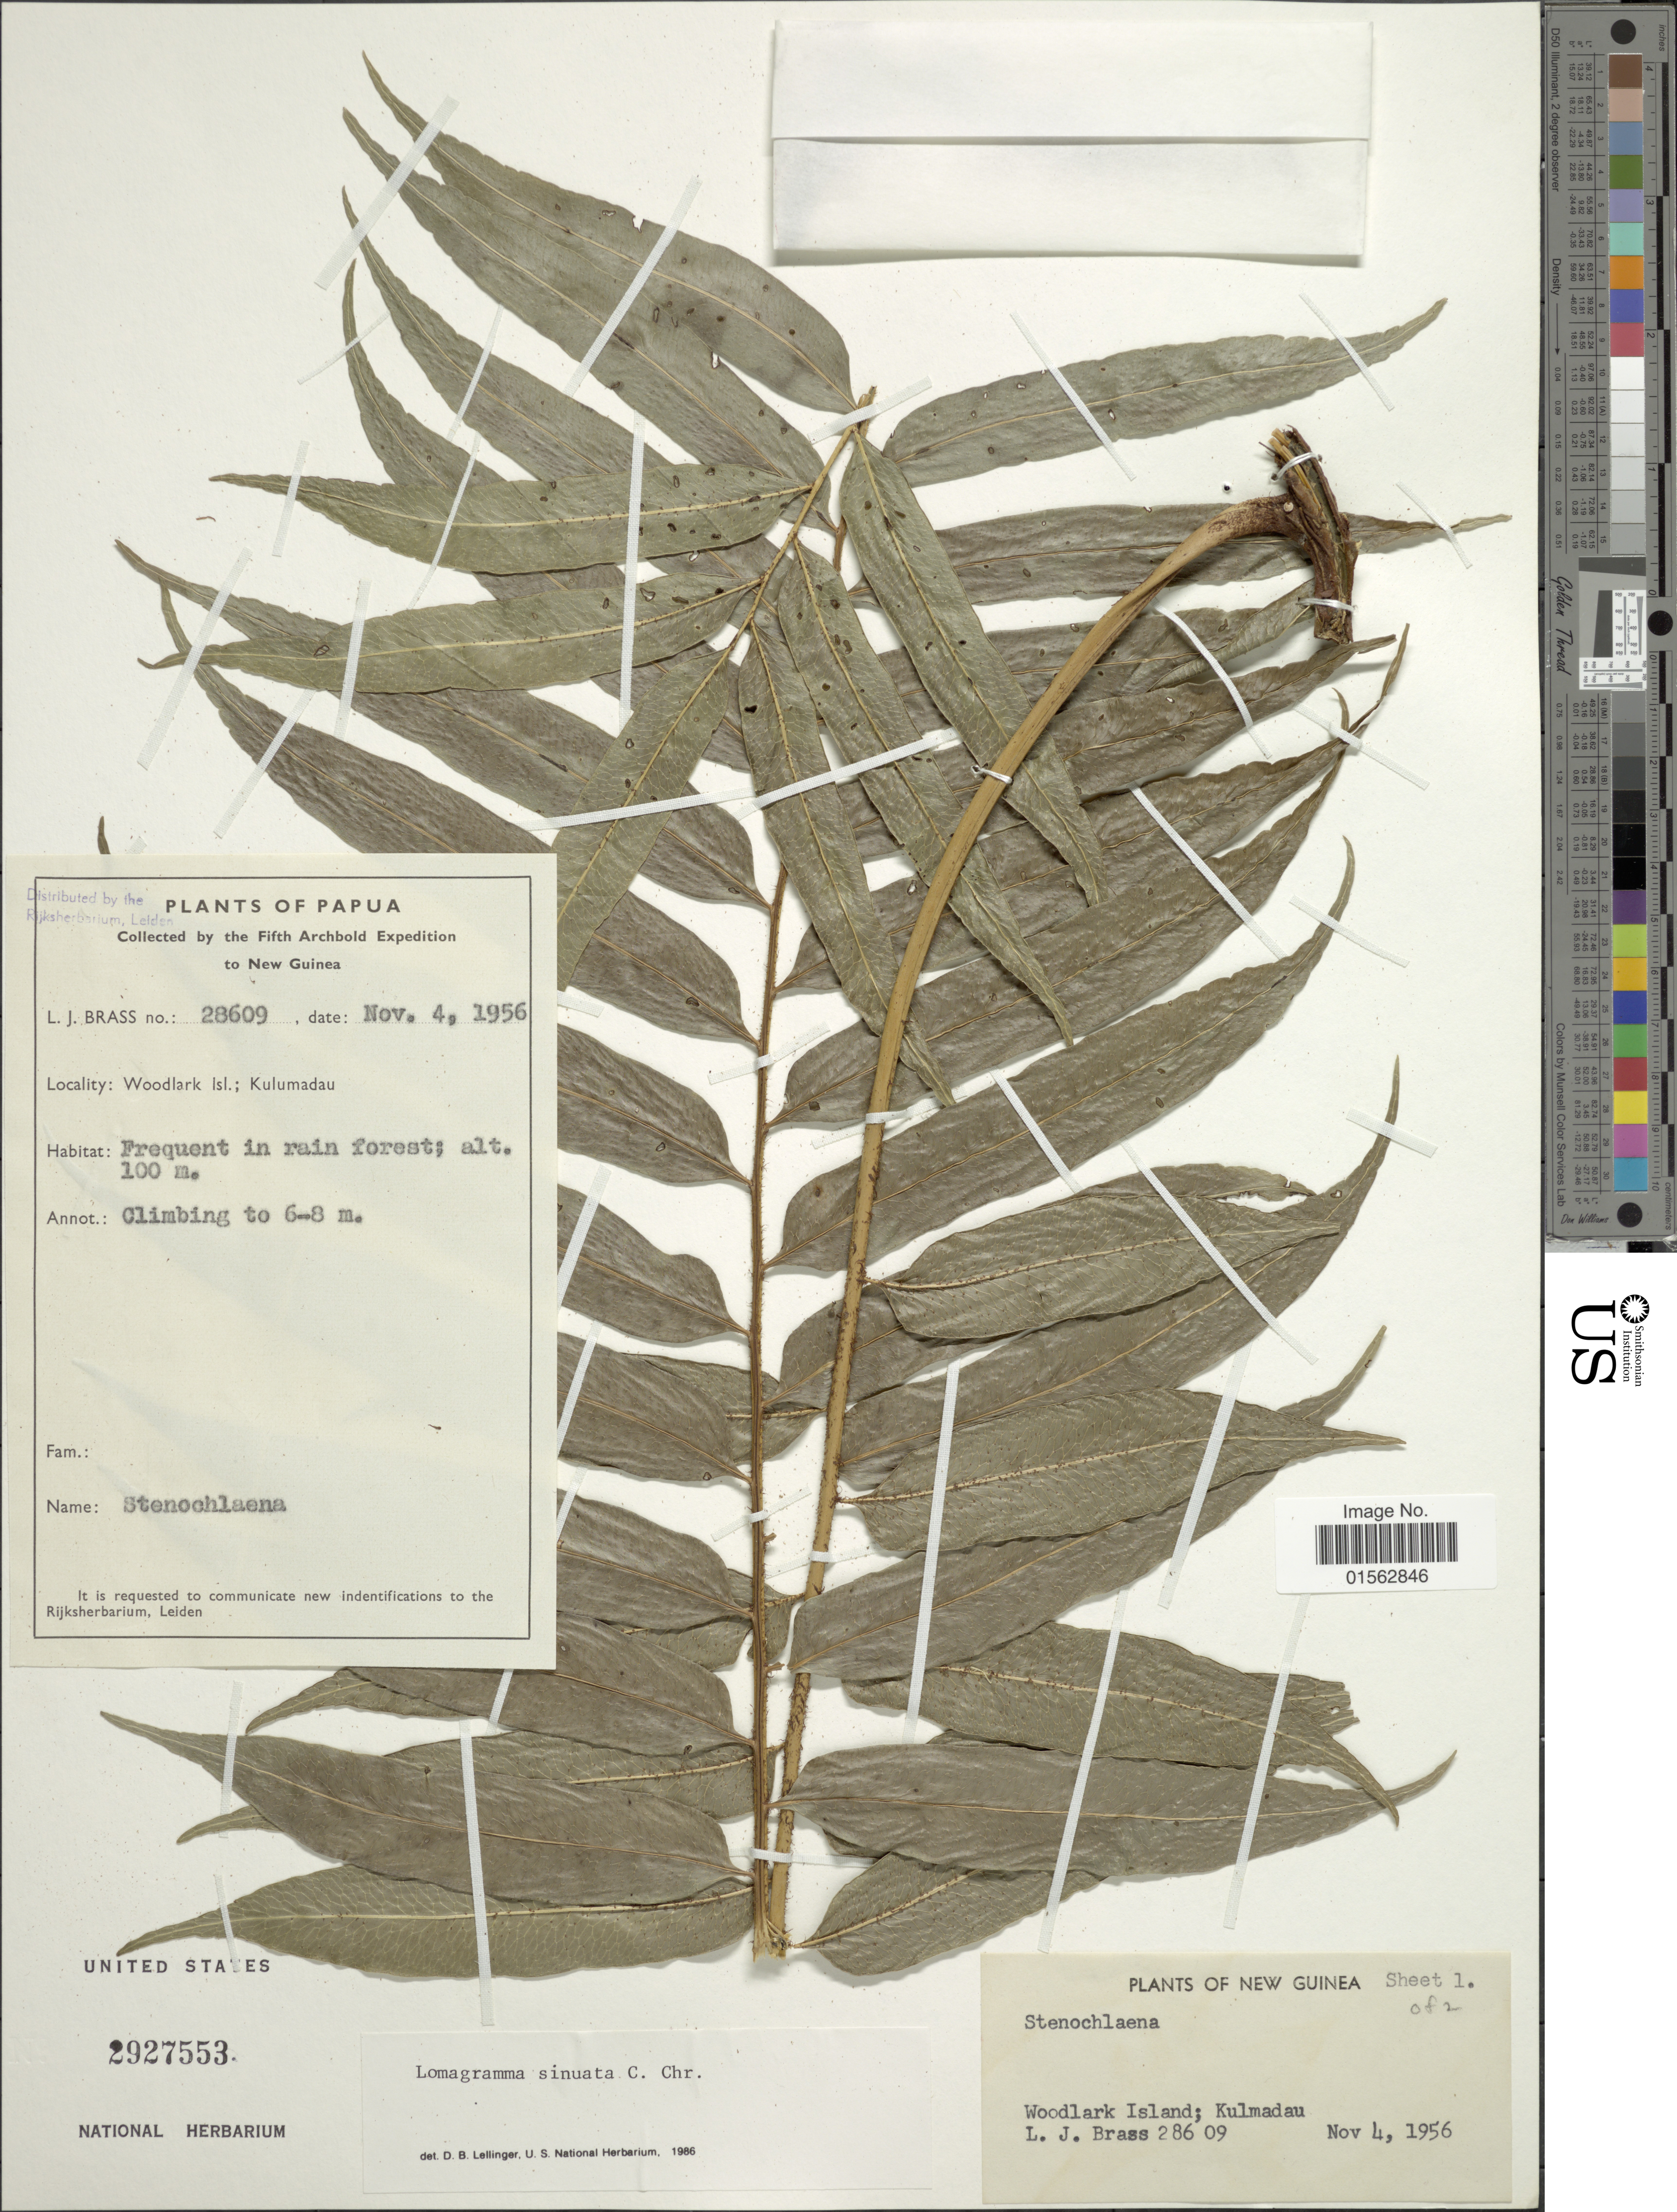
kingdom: Plantae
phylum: Tracheophyta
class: Polypodiopsida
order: Polypodiales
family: Dryopteridaceae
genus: Lomagramma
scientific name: Lomagramma sinuata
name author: C. Chr.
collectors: L. J. Brass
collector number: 28609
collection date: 1956-11-04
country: Papua New Guinea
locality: Papua, New Guinea, Woodlark Island; Kulmadau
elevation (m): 100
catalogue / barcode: US 2927553